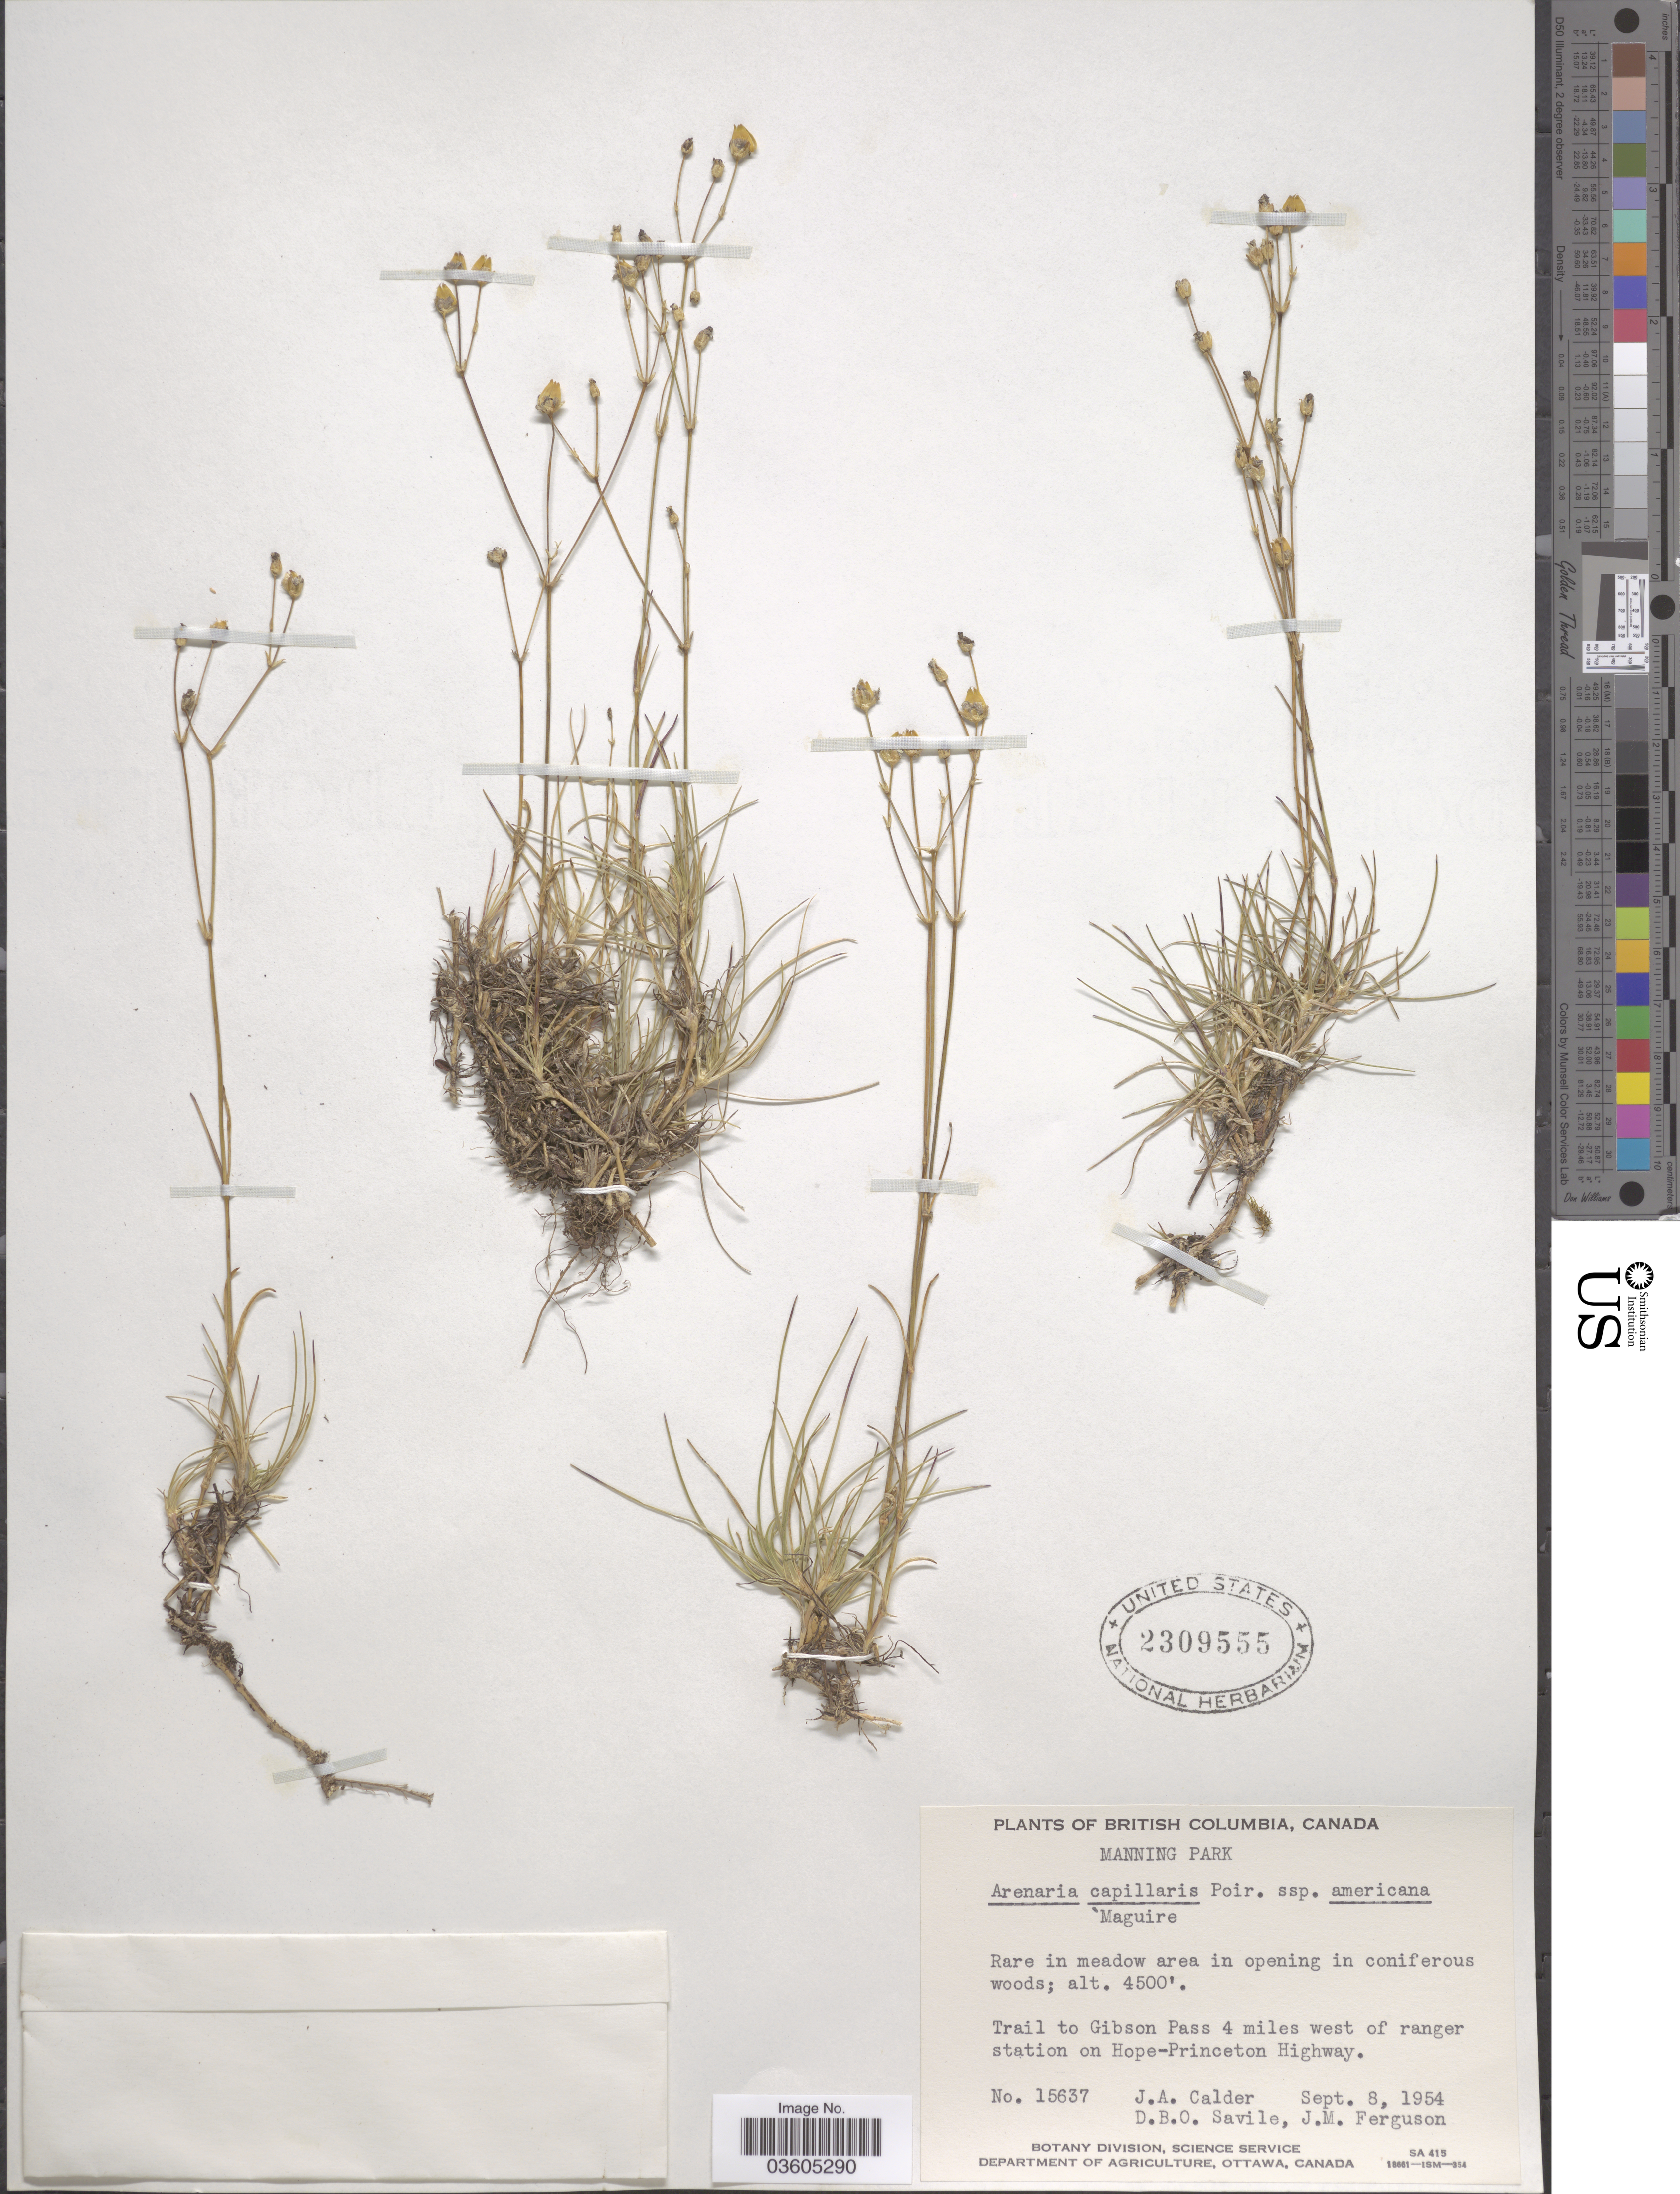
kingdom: Plantae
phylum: Tracheophyta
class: Magnoliopsida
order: Caryophyllales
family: Caryophyllaceae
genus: Eremogone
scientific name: Eremogone capillaris var. americana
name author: (Maguire) R.L. Hartm. & Rabeler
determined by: U.S. National Herbarium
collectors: J. A. Calder, D. Savile & J. M. Ferguson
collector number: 15637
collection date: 1954-09-08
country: Canada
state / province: British Columbia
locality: Manning Park. Trail to Gibson Pass 4 miles wes tof ranger station on Hope-Princeton Highway.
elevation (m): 1372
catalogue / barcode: US 2309555